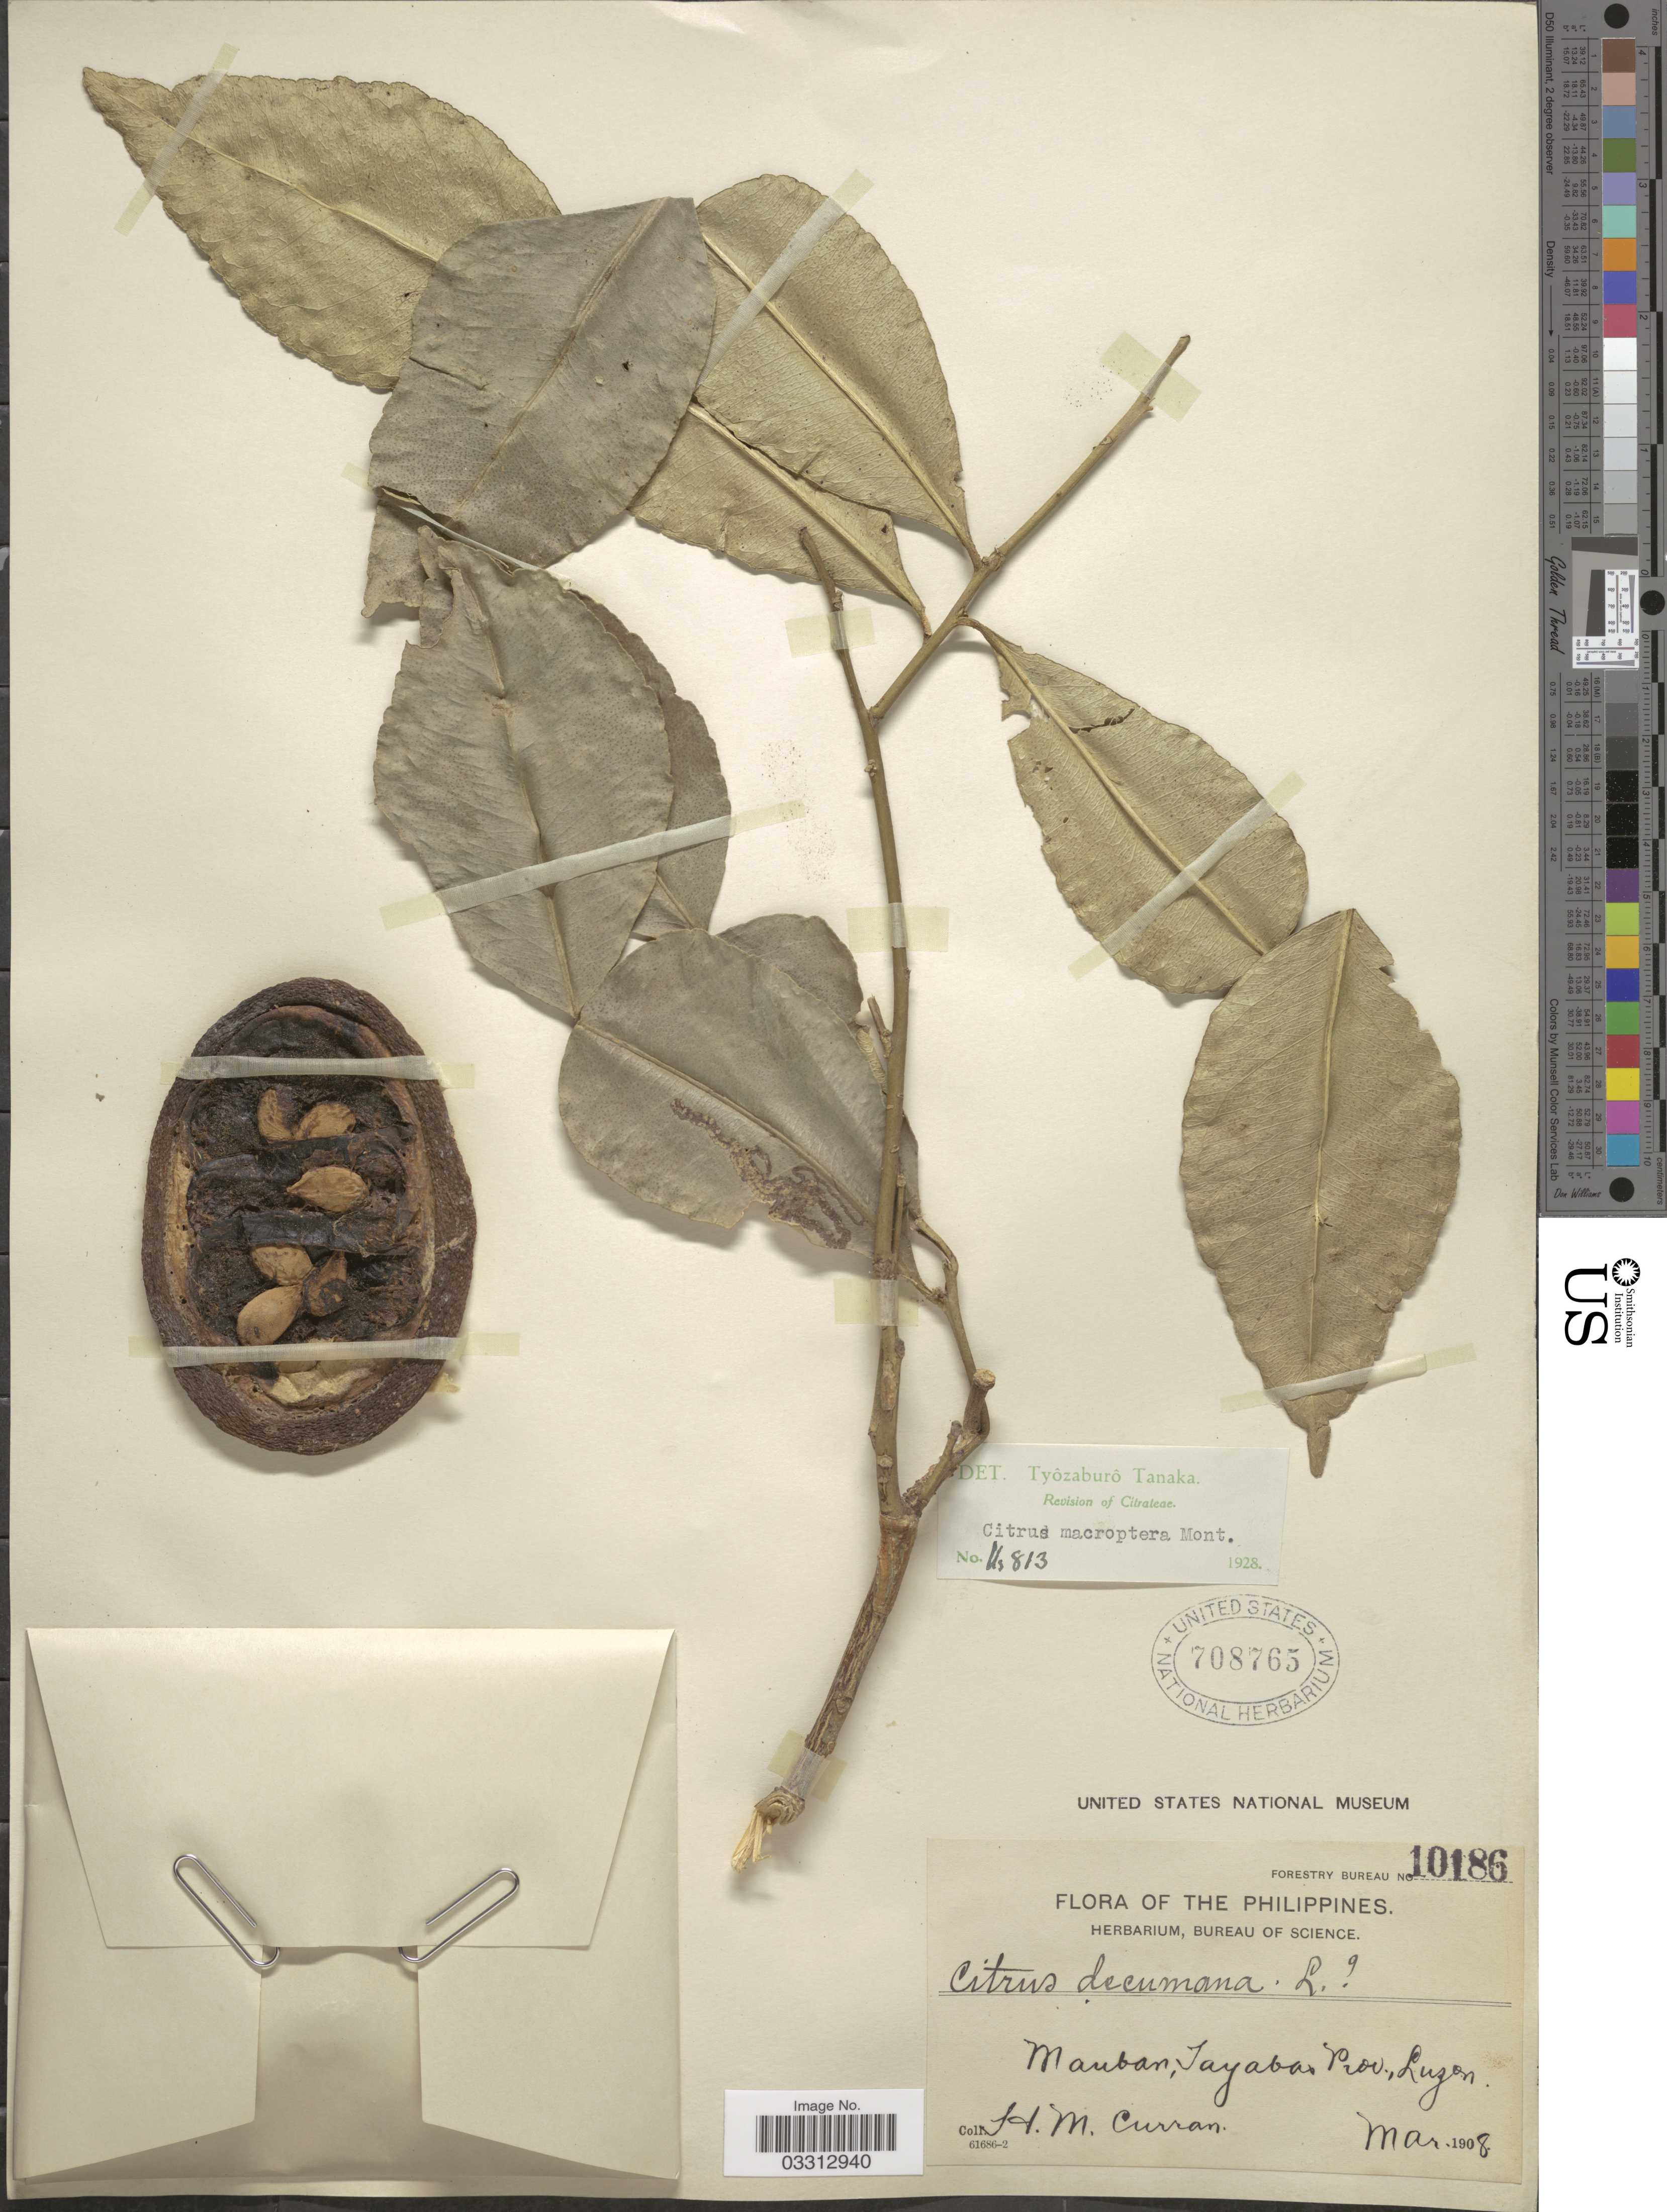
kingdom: Plantae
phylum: Tracheophyta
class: Magnoliopsida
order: Sapindales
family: Rutaceae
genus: Citrus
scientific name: Citrus macroptera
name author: Montrouz.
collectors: H. M. Curran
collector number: Forestry Bureau 10186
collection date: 1908-03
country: Philippines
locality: Mauban, Tayabas, Prov. Luzon.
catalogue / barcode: US 708765